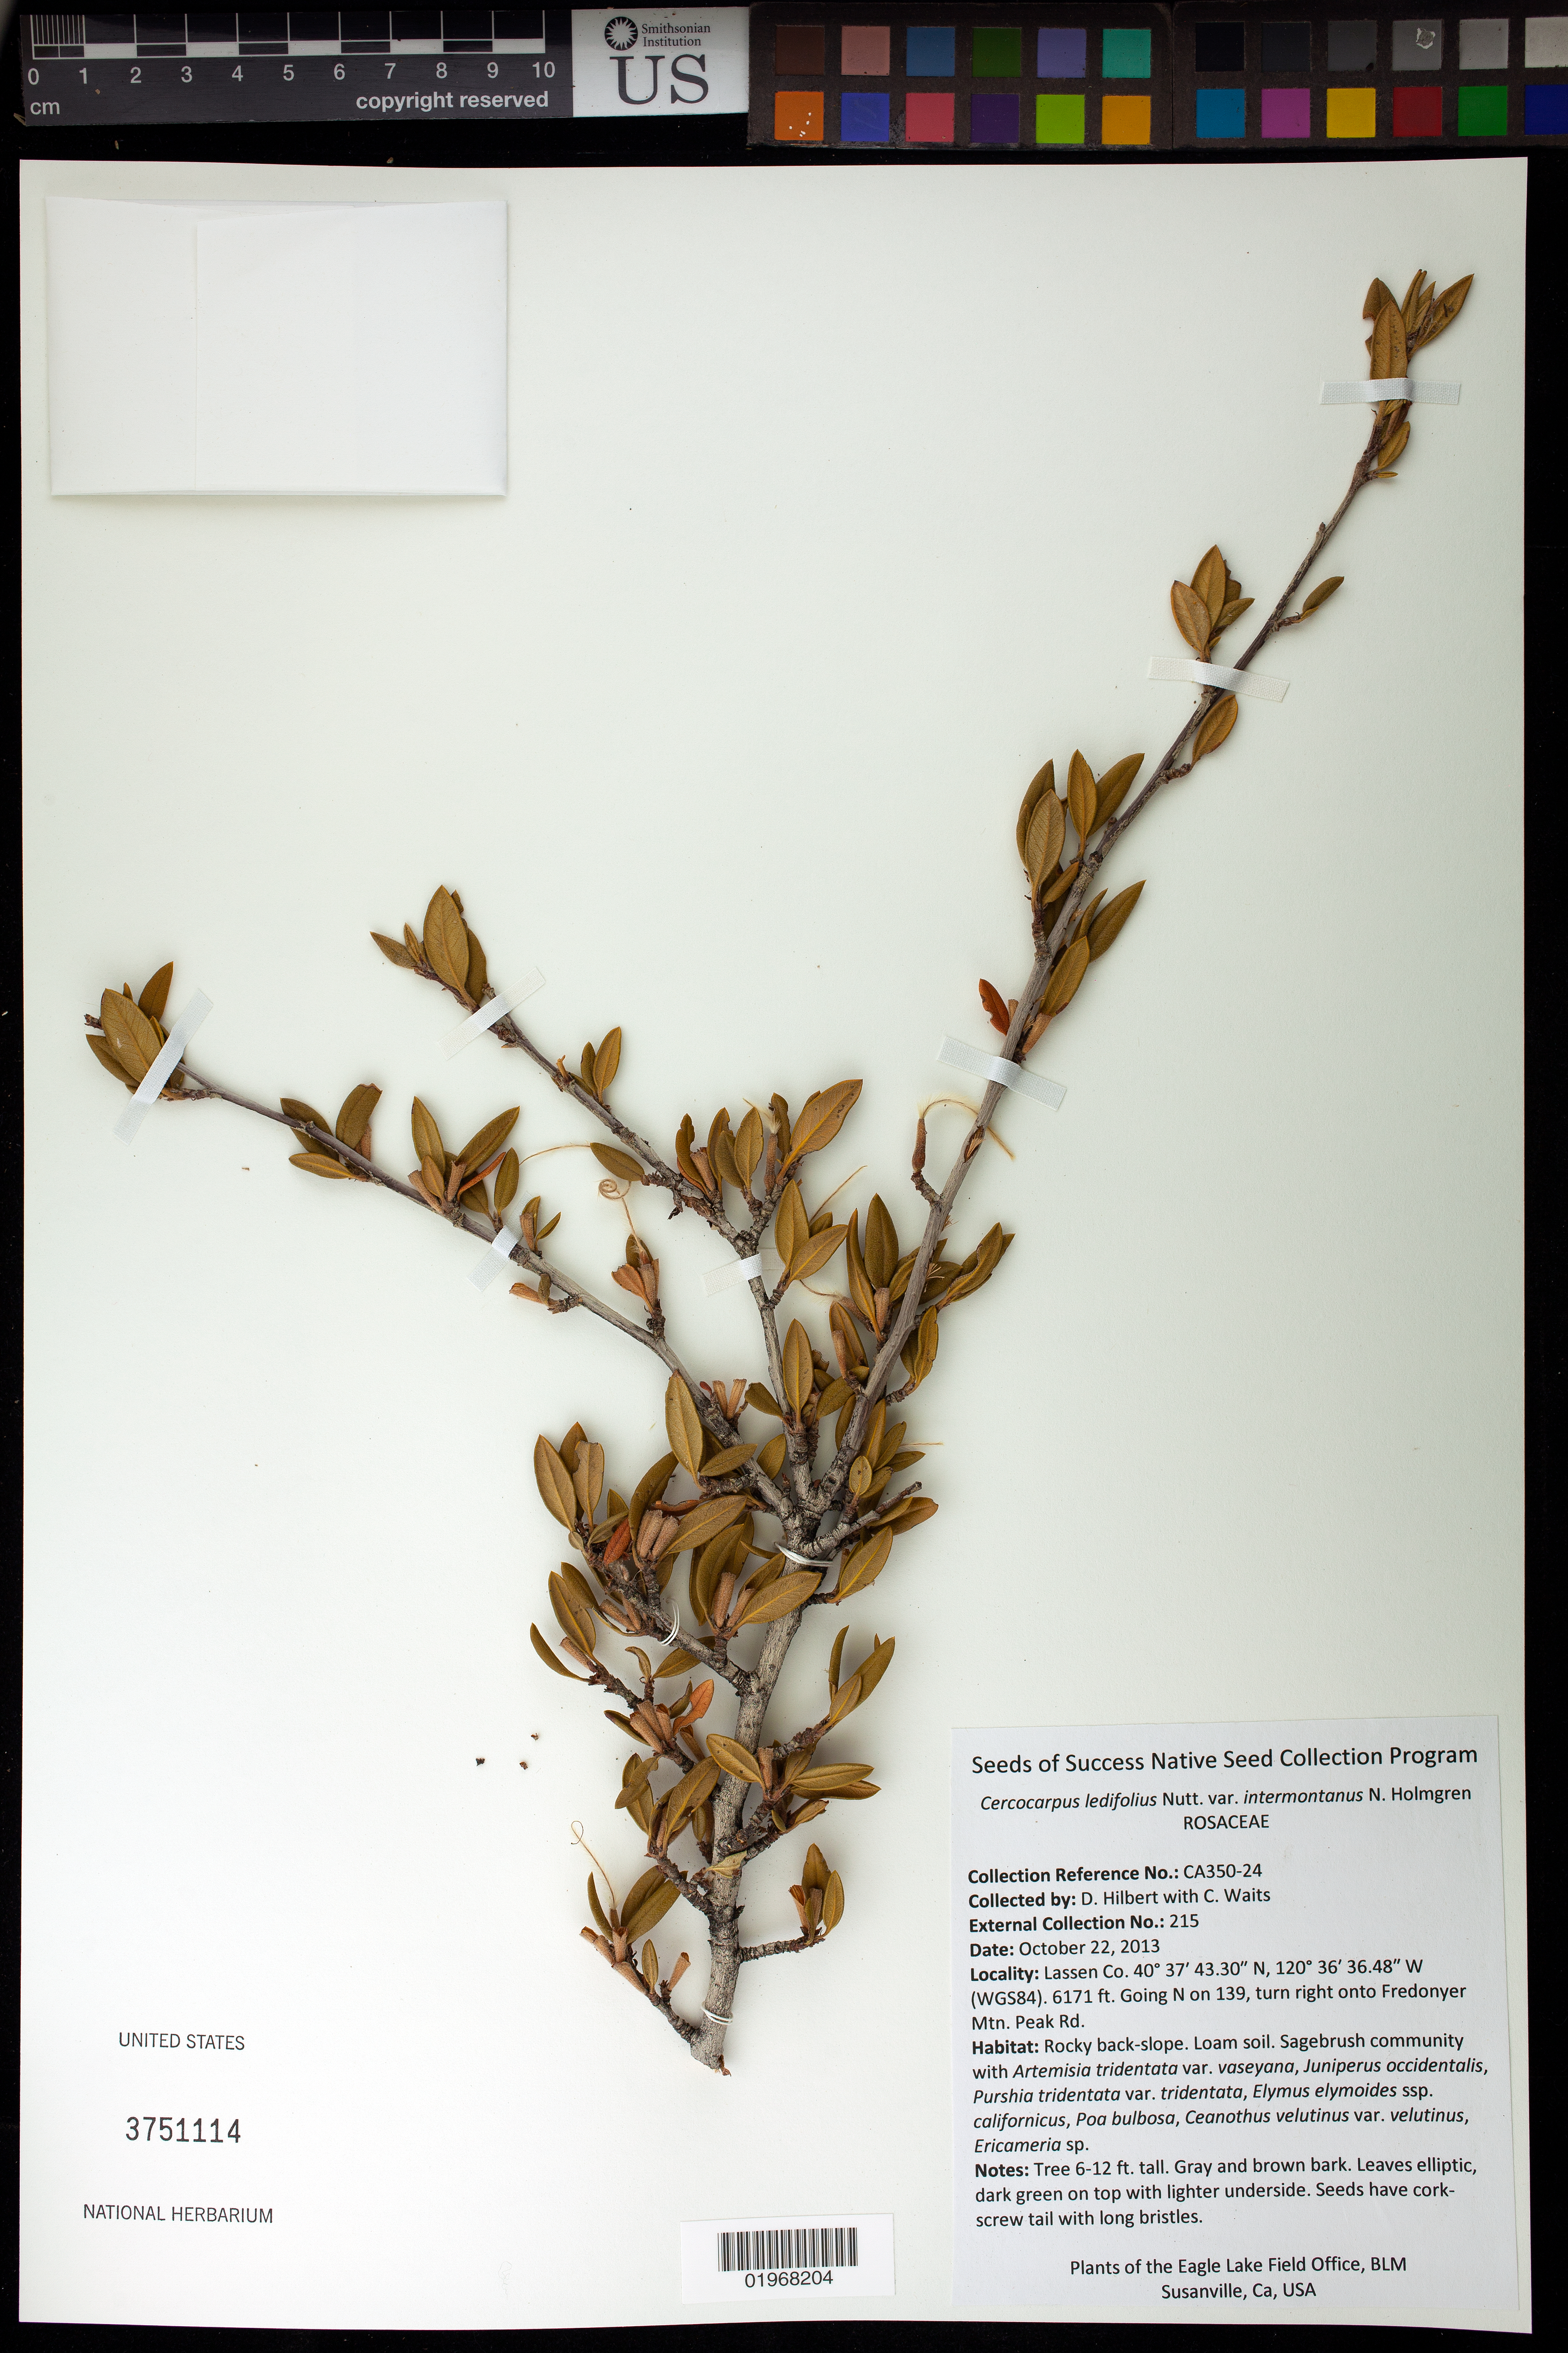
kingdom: Plantae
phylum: Tracheophyta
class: Magnoliopsida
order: Rosales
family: Rosaceae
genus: Cercocarpus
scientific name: Cercocarpus ledifolius var. intermontanus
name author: Nutt.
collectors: D. Hilbert & C. Waits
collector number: CA350-24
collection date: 2013-10-22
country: United States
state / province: California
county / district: Lassen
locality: Fredonyer Mtn Peak Rd.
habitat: Rocky backslope. Loam soil. Sagebrush community with Juniperus occidentalis, Poa bulbosa, ect.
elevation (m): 1881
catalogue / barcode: US 3751114